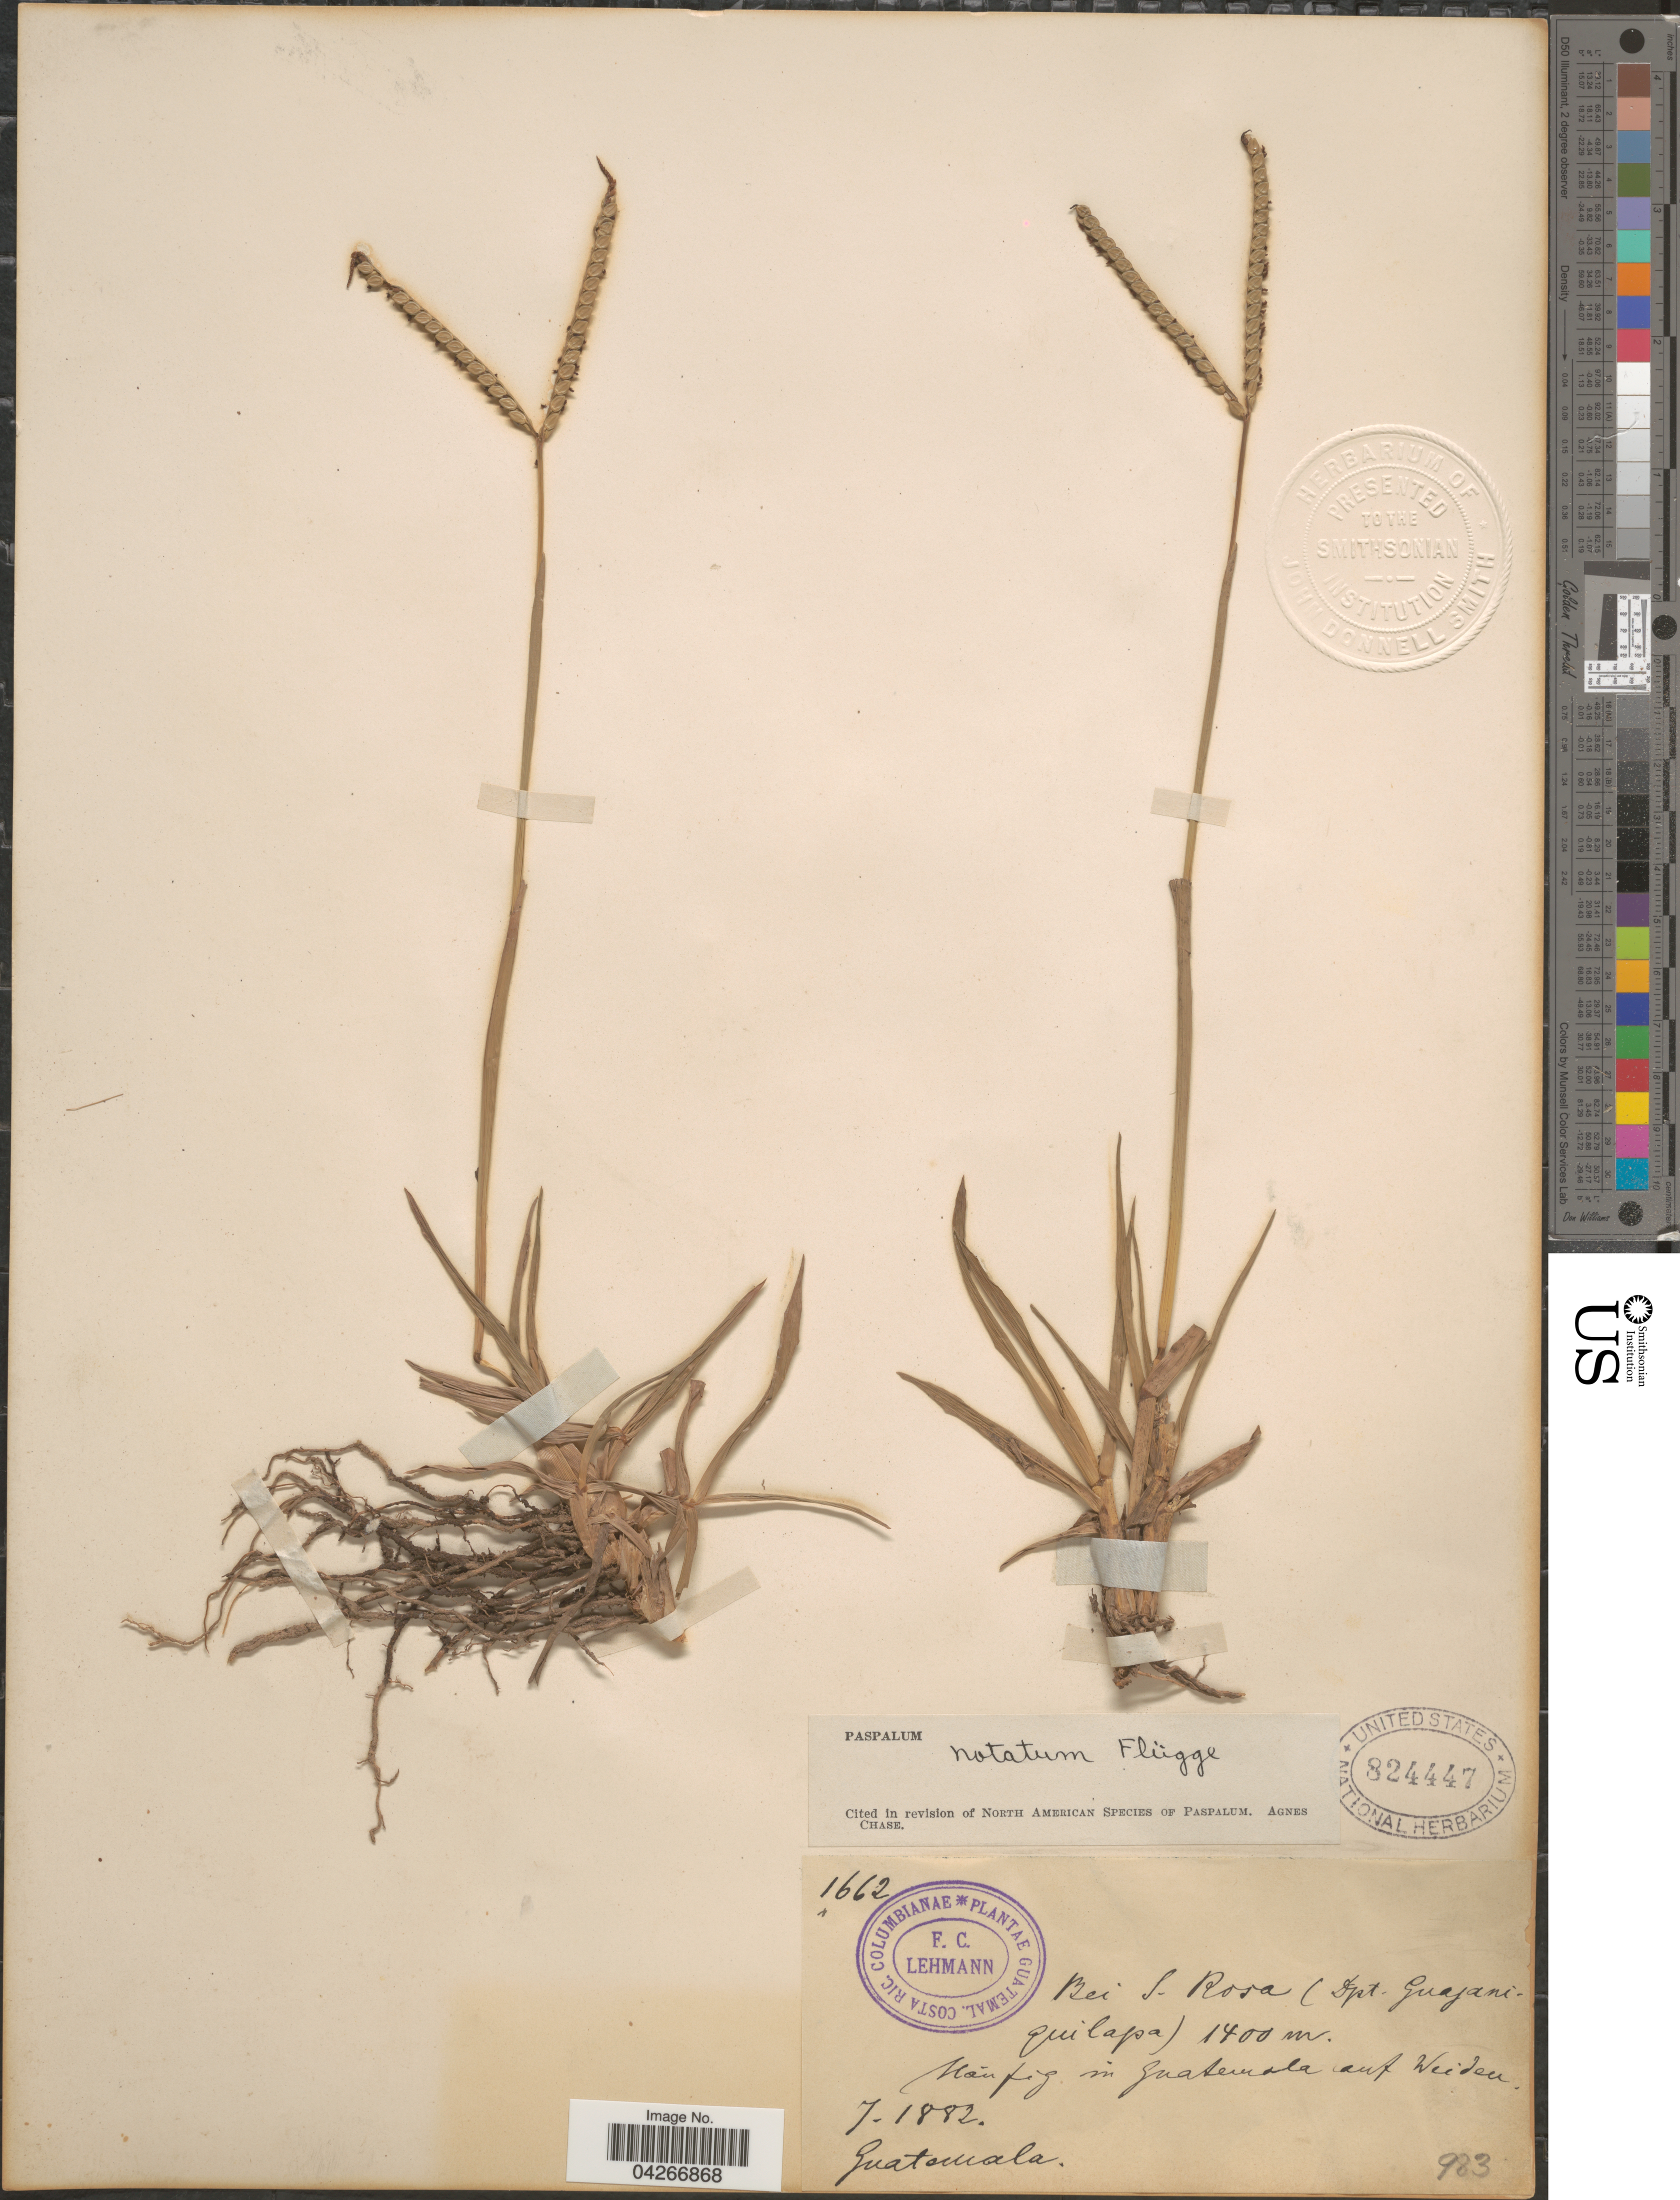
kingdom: Plantae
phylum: Tracheophyta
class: Liliopsida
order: Poales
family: Poaceae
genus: Paspalum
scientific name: Paspalum notatum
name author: Flüggé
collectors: F. C. Lehmann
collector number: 1662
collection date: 1882-07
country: Guatemala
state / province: Santa Rosa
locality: Bei S. Rosa (Dpt. Guajaniquilapa). Háufig in Guatemala auf Weiden.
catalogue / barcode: US 824447